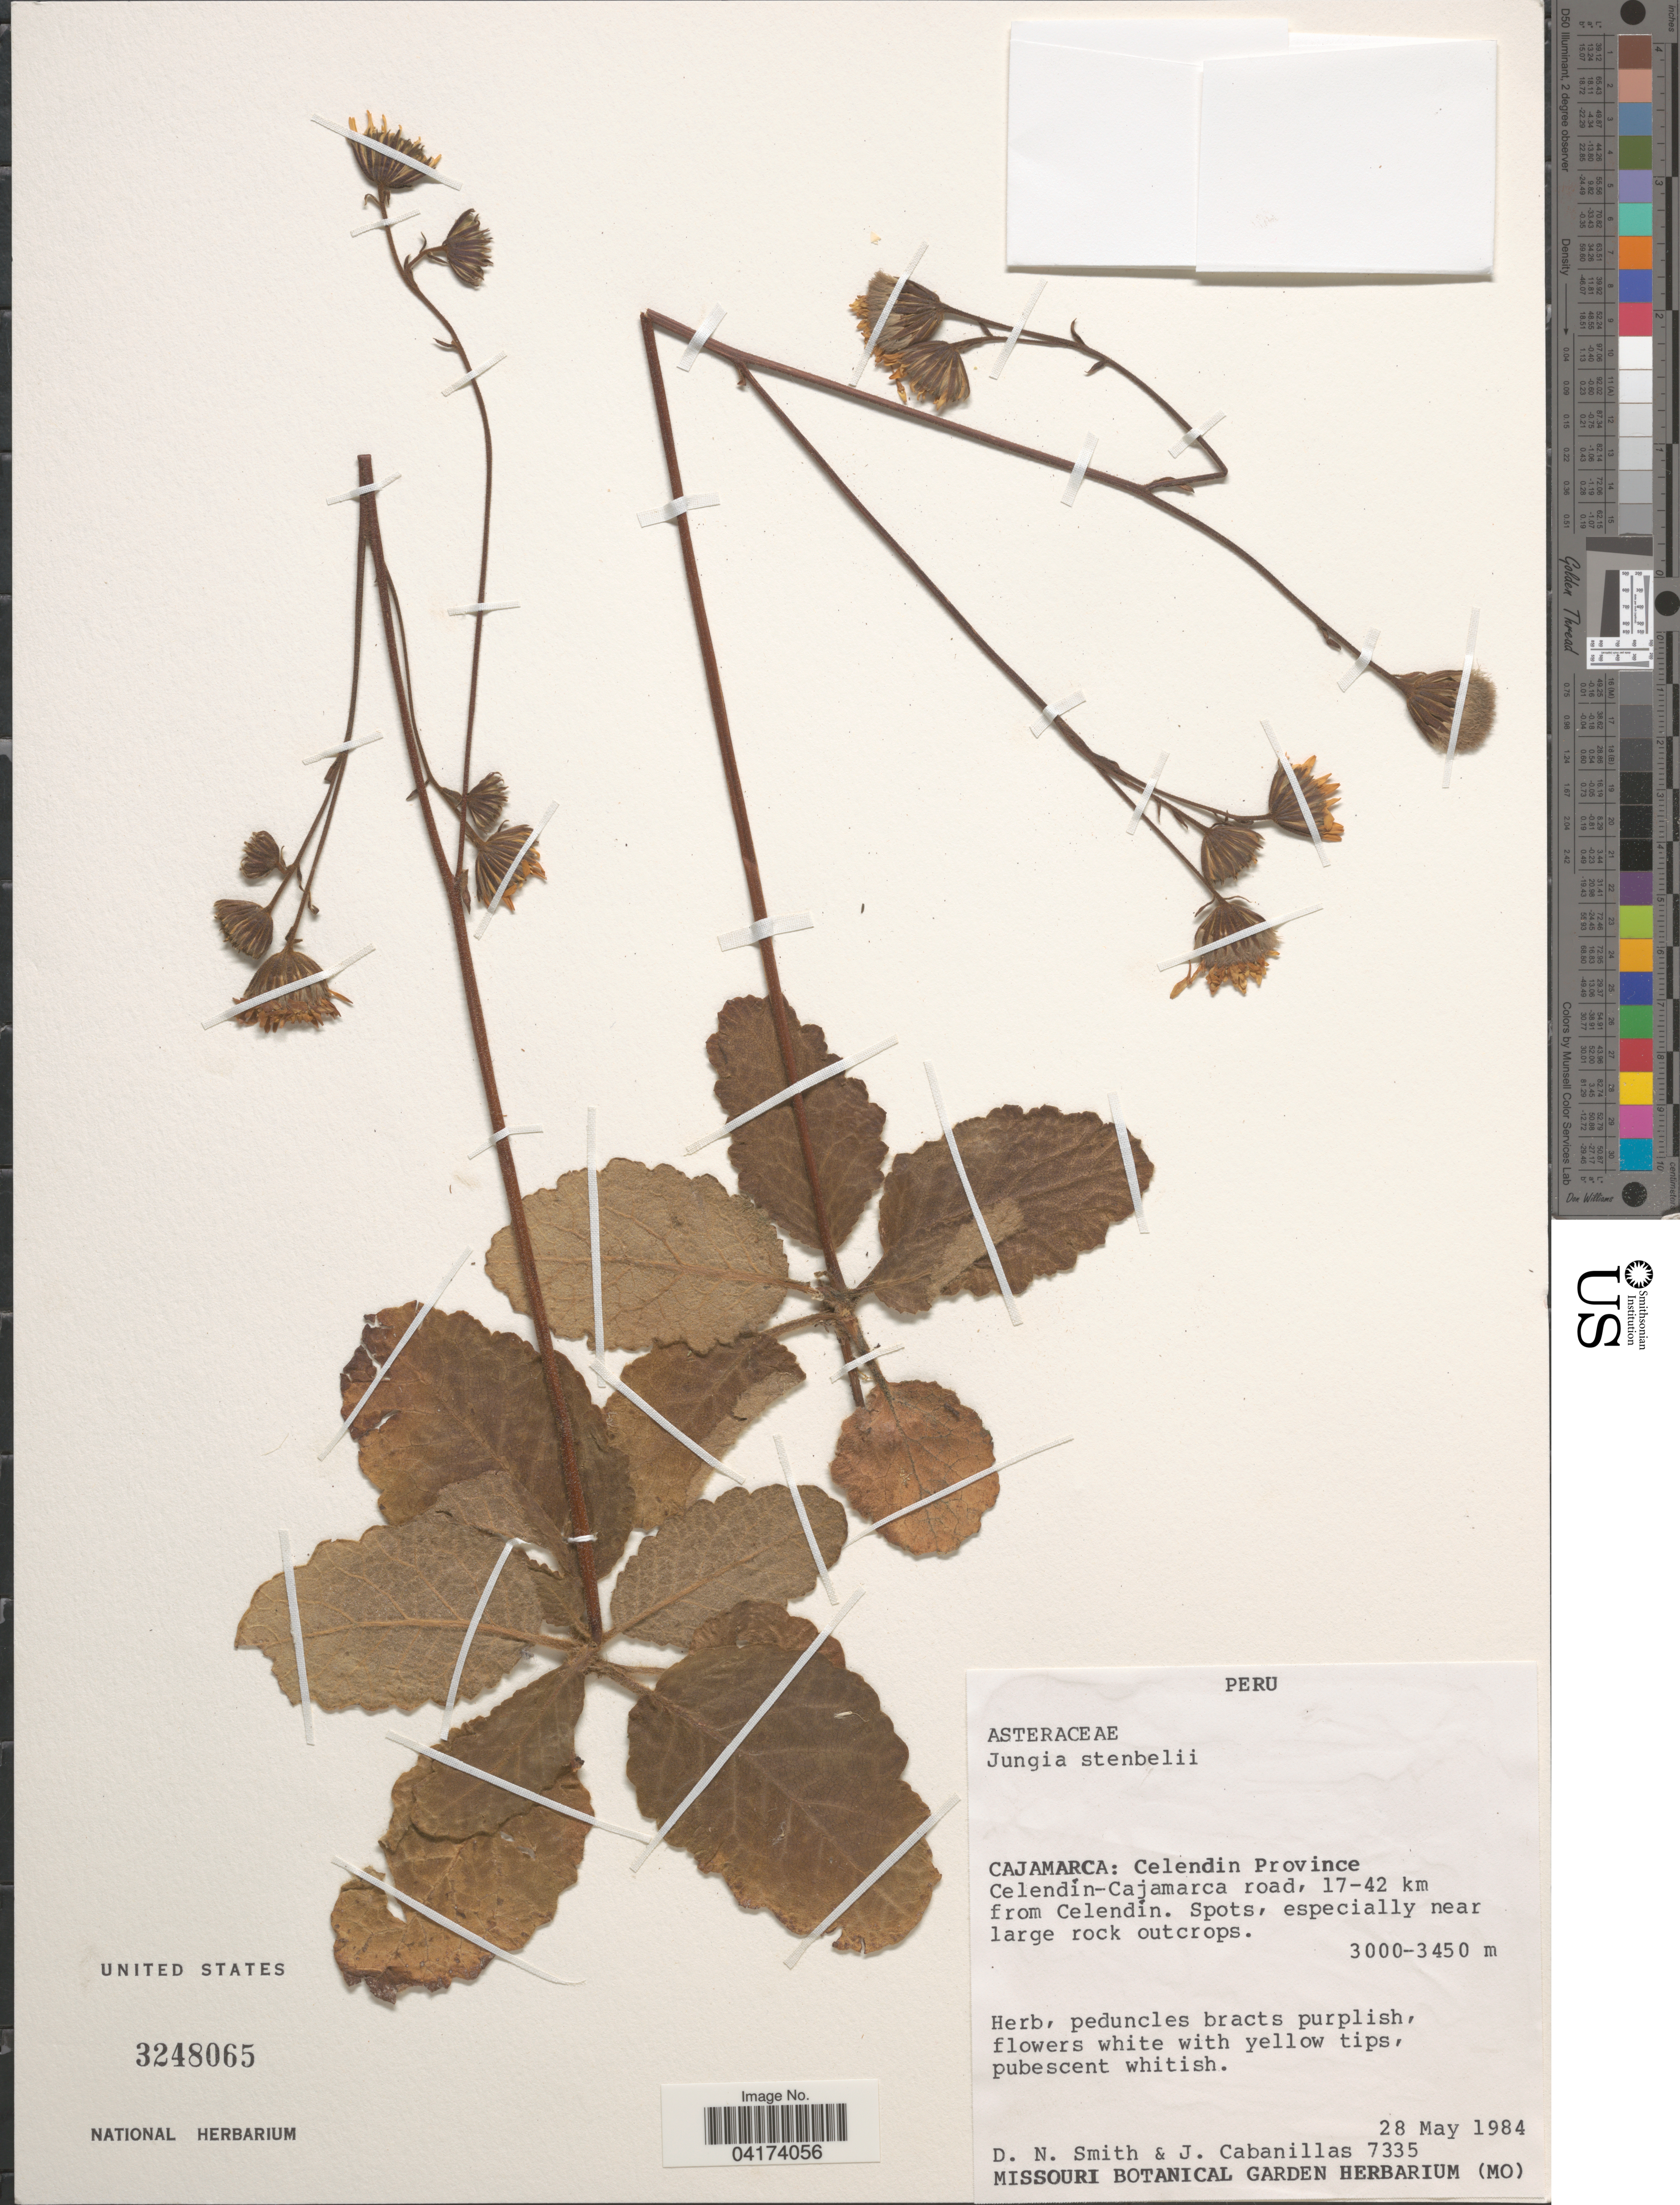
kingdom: Plantae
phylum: Tracheophyta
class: Magnoliopsida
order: Asterales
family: Asteraceae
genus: Jungia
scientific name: Jungia stuebelli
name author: (Hieron.) Crisci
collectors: D. Smith & J. Cabanillas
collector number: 7335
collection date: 1984-05-28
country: Peru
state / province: Cajamarca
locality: Celendin Province. Celendin-Cajamarca road, 17-42 km from Celendin.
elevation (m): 3000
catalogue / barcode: US 3248065